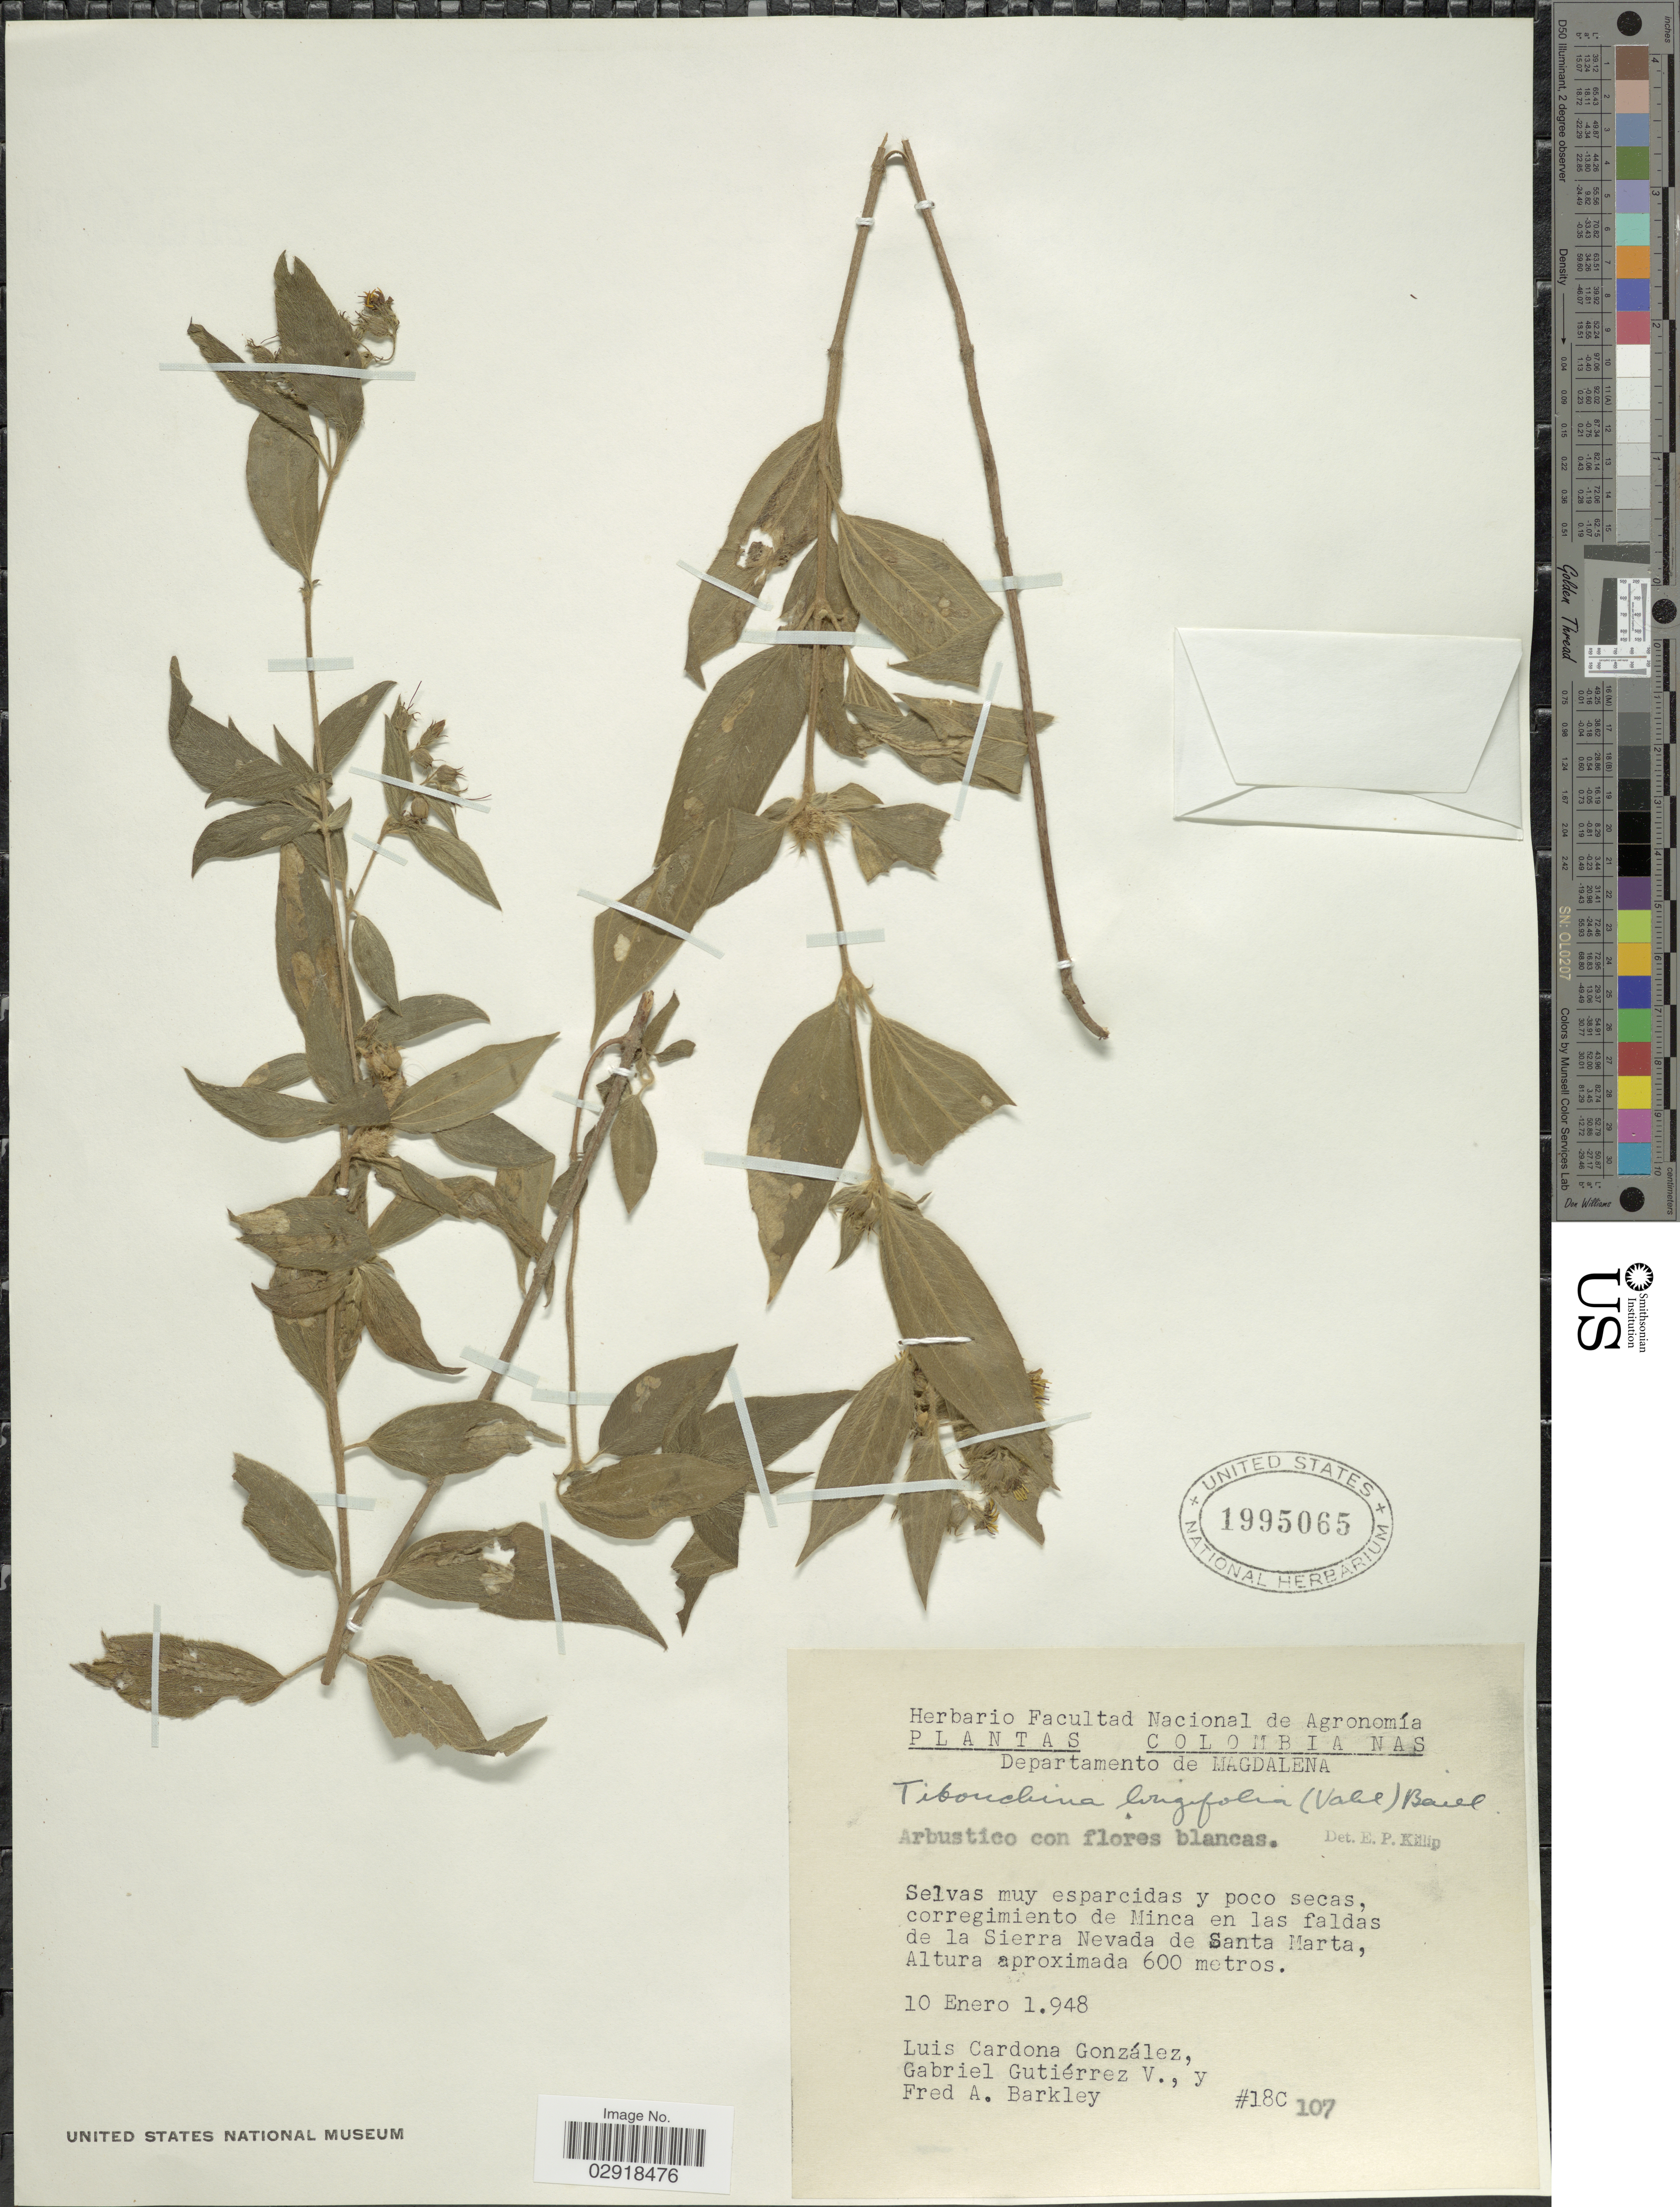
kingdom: Plantae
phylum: Tracheophyta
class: Magnoliopsida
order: Myrtales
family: Melastomataceae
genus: Chaetogastra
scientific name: Chaetogastra longifolia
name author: (Vahl) DC.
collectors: L. Cardona Gonzalez, G. Gutiérrez V. & F. A. Barkley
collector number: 18C107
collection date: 1948-01-10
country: Colombia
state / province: Magdalena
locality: Departamento de Magdalena, Selvas muy esparcidas y poco secas, corregimiento de Minca en las faldas de la Sierra Nevada de Santa Marta.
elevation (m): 600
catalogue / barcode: US 1995065